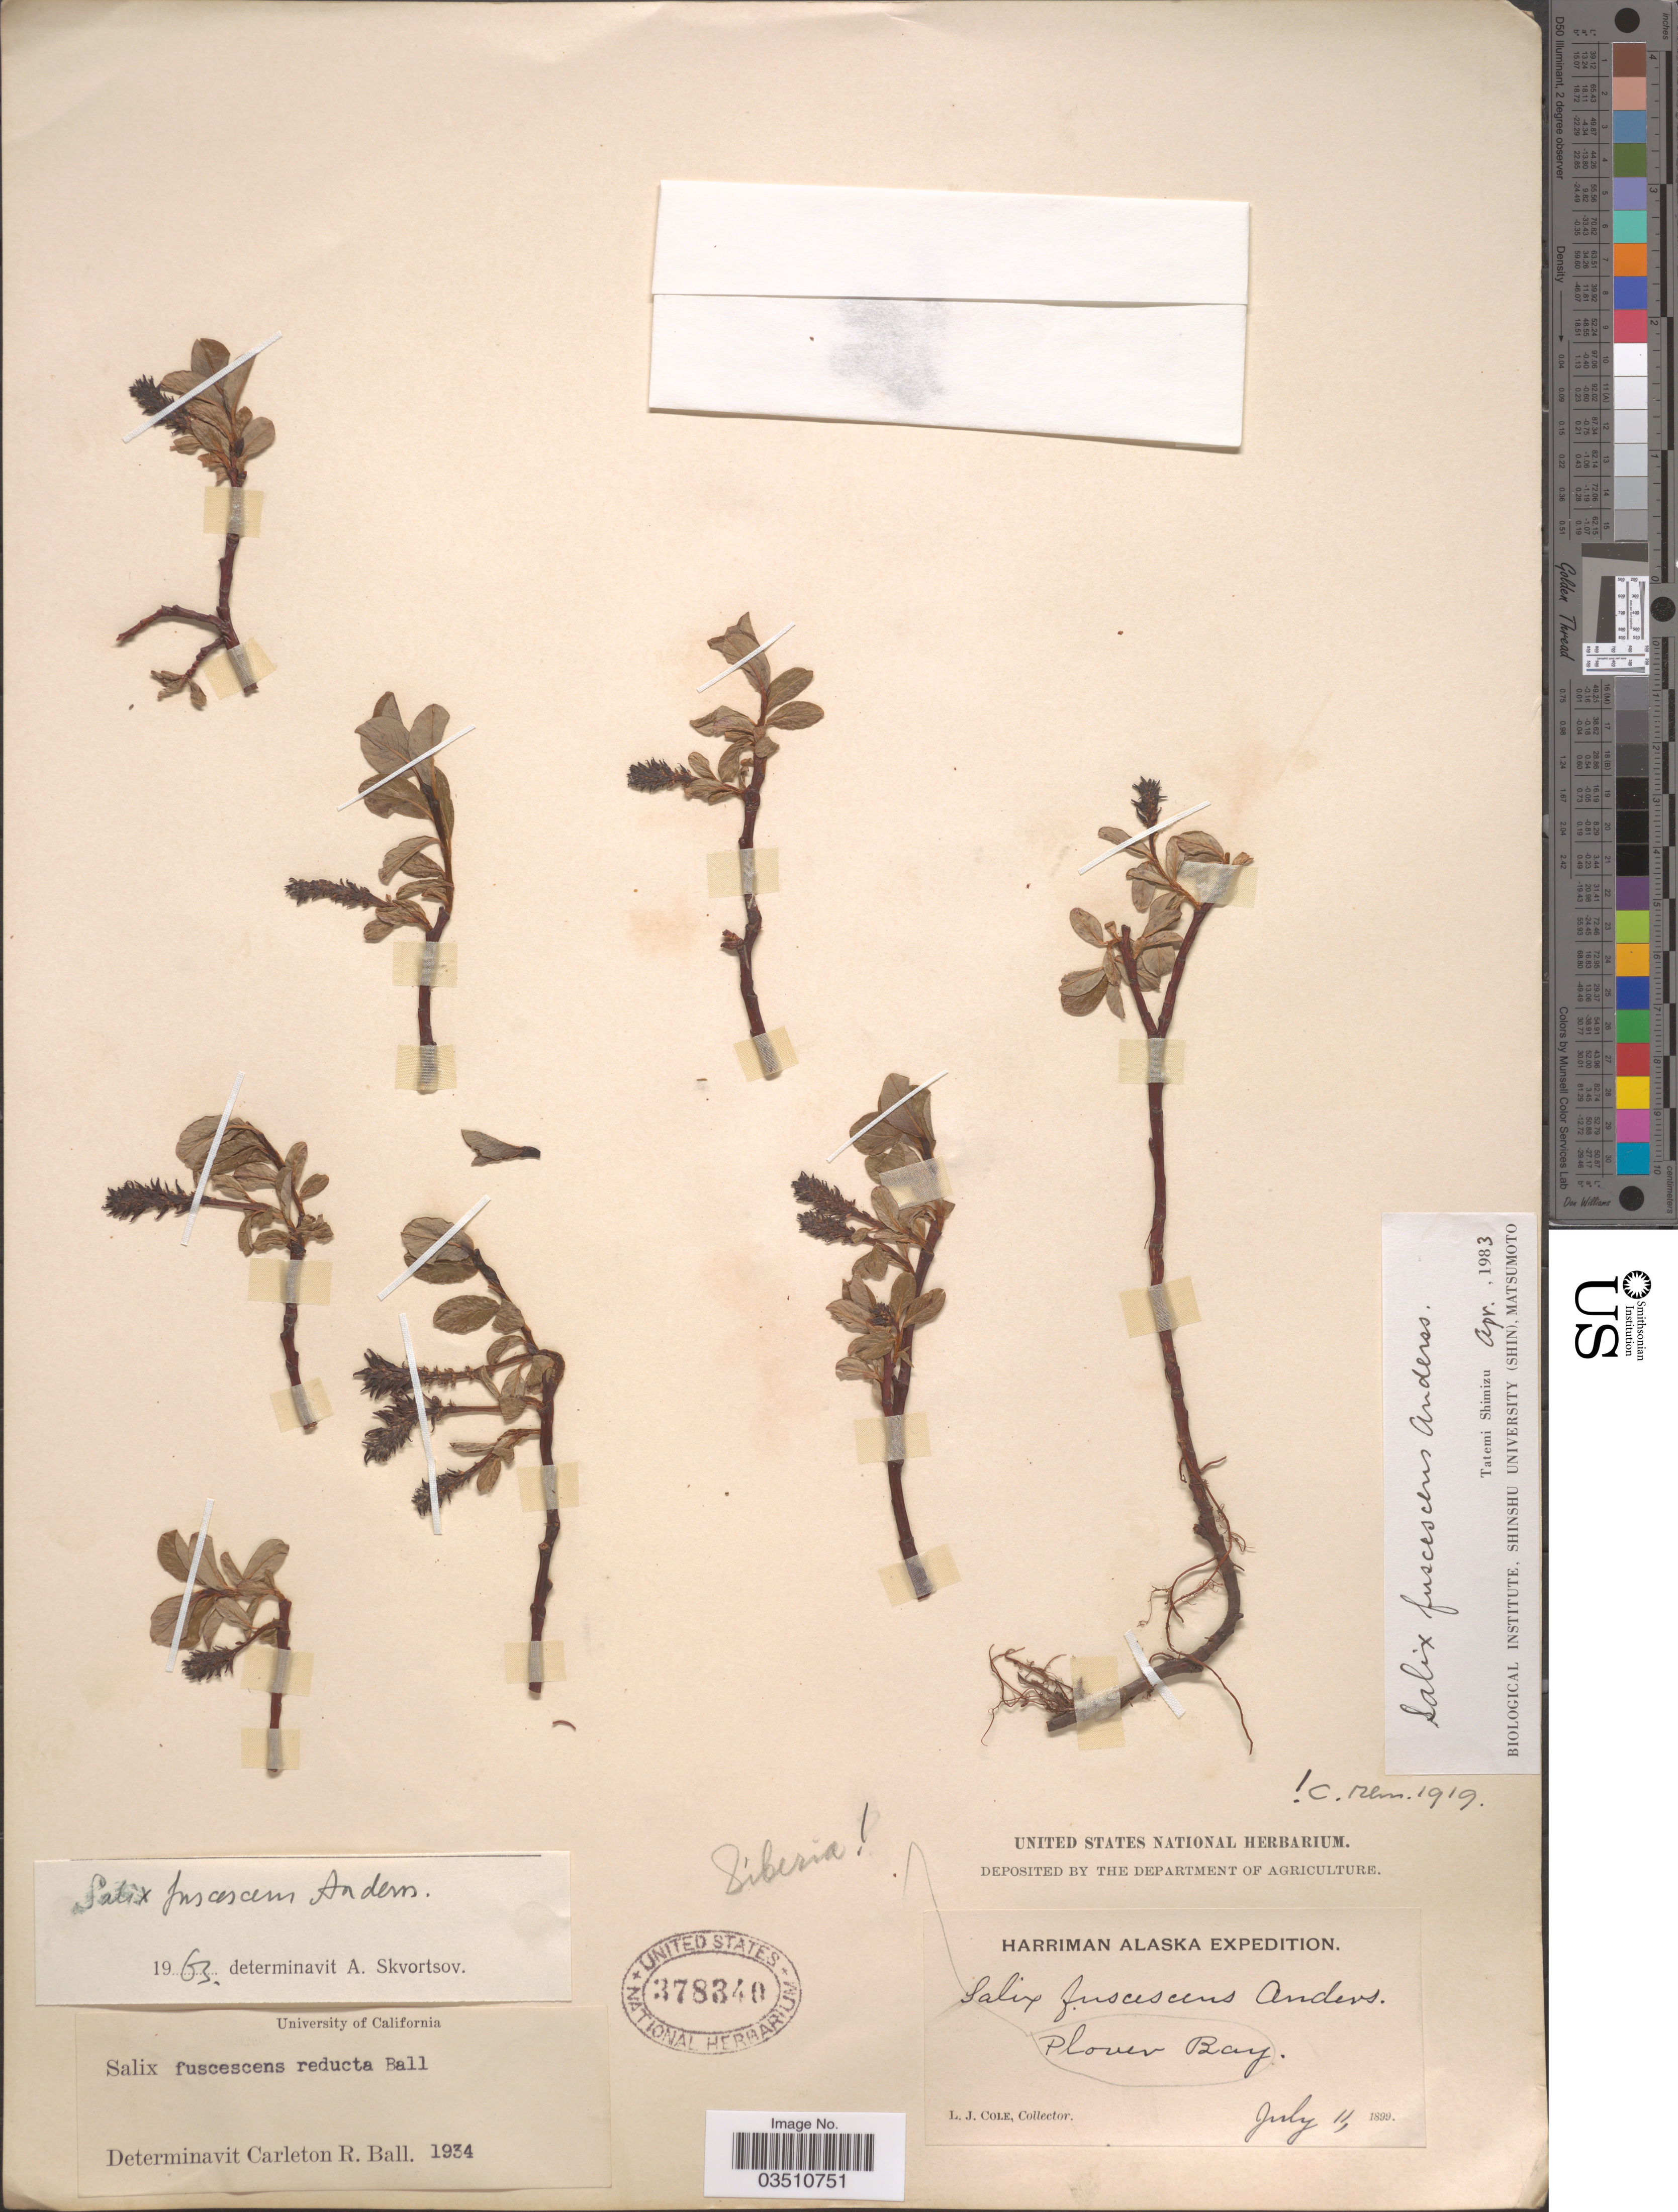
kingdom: Plantae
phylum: Tracheophyta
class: Magnoliopsida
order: Malpighiales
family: Salicaceae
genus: Salix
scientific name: Salix fuscescens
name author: Andersson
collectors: L. Cole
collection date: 1899-07-11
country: Russian Federation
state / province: Chukotka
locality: Siberia. Plover Bay.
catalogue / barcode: US 378340